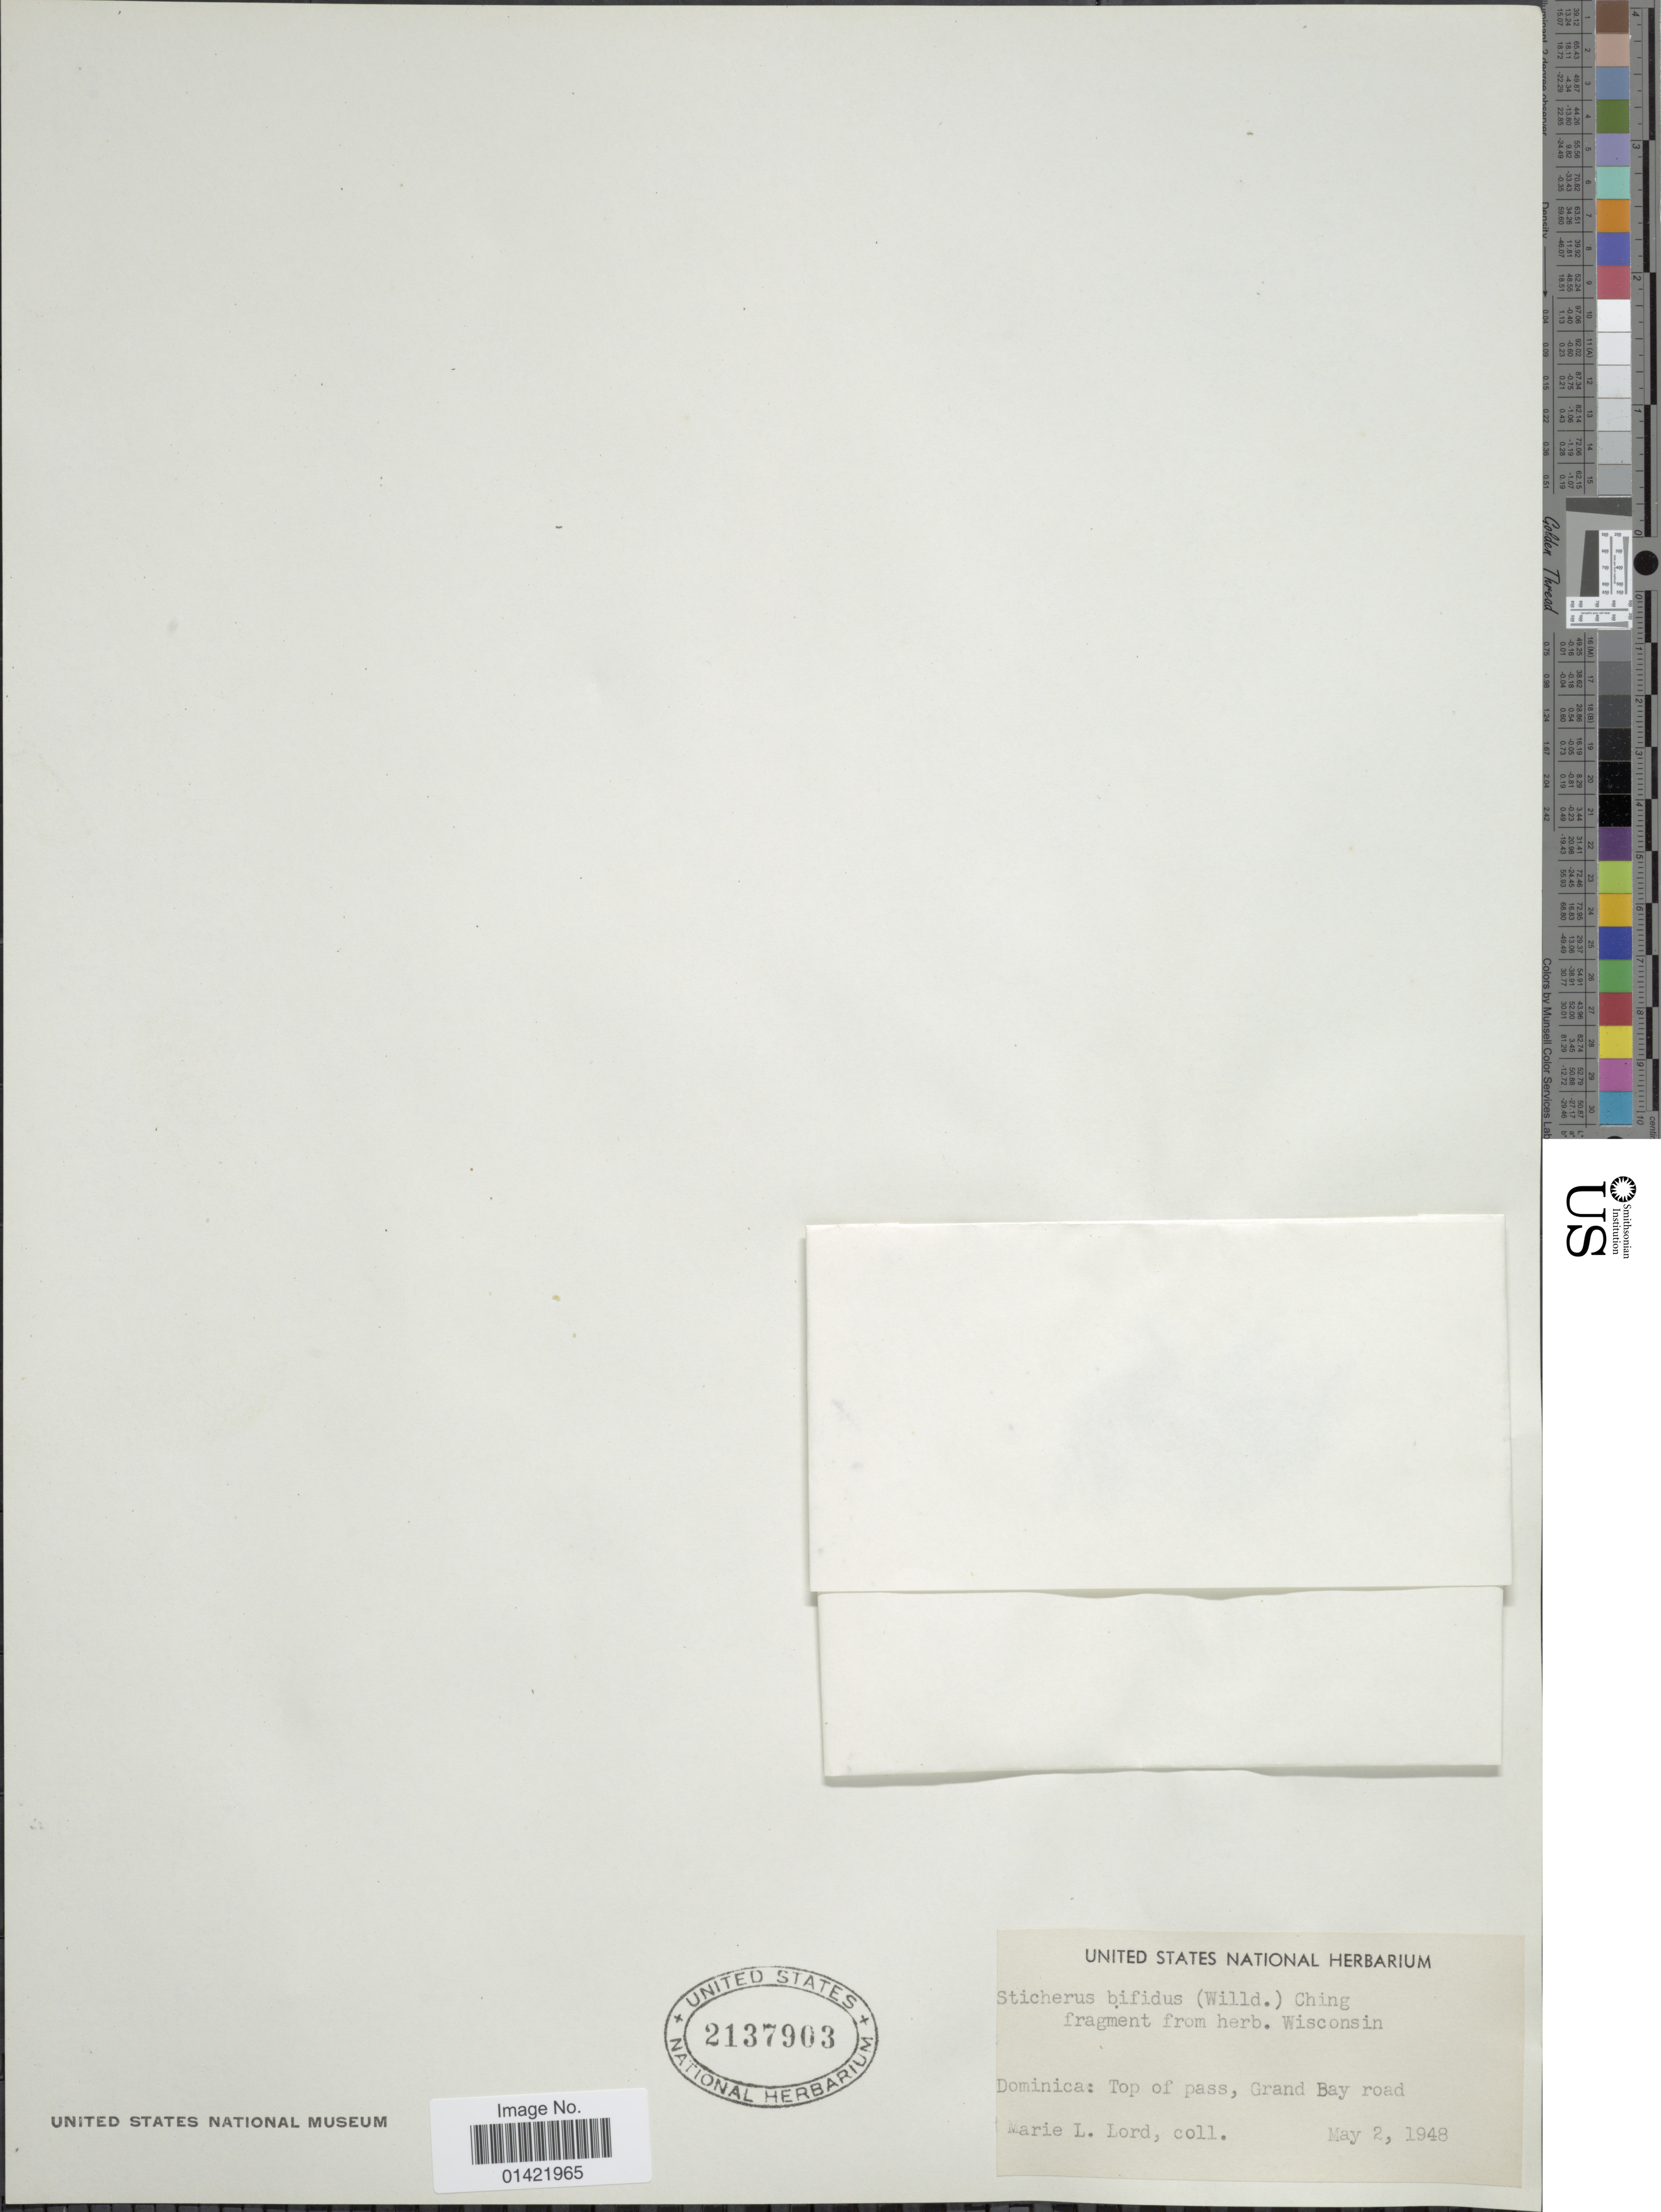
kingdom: Plantae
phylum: Tracheophyta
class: Polypodiopsida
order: Gleicheniales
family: Gleicheniaceae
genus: Sticherus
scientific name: Sticherus bifidus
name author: (Willd.) Ching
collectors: M. Lord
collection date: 1948-05-02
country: Dominica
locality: Top of pass, Grand Bay road.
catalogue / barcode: US 2137903